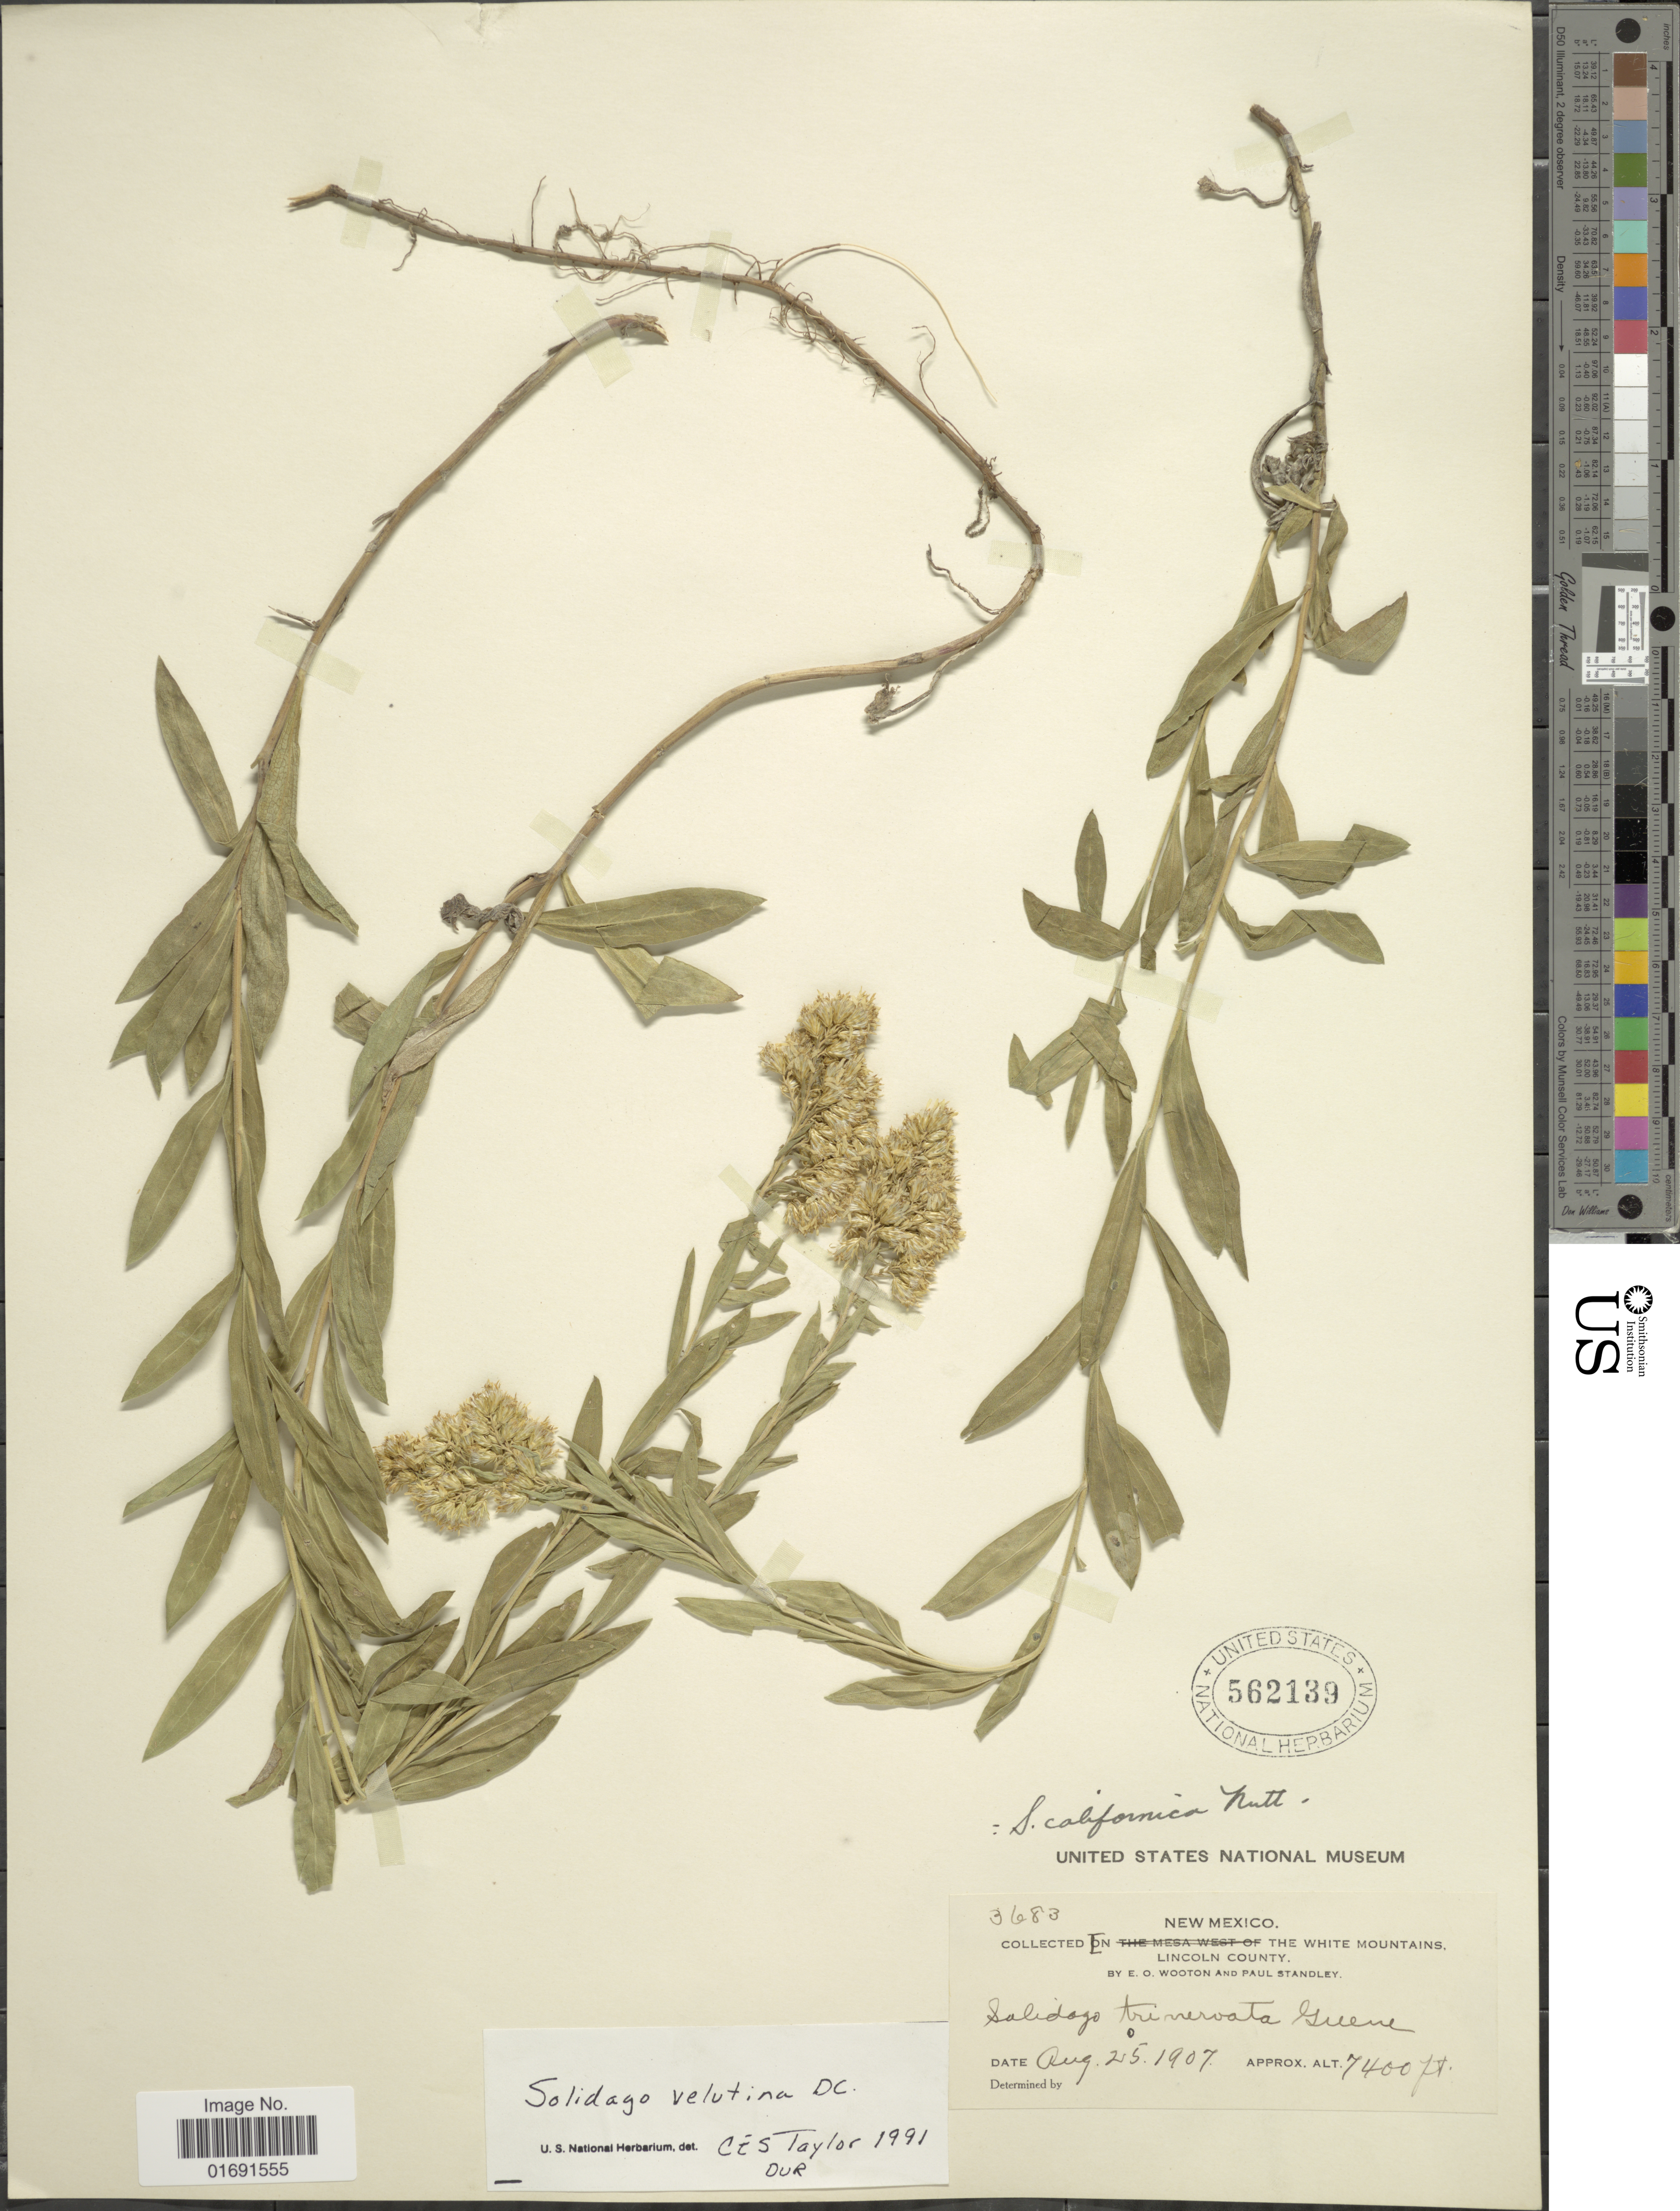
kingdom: Plantae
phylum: Tracheophyta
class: Magnoliopsida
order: Asterales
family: Asteraceae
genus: Solidago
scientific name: Solidago velutina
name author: DC.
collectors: E. O. Wooton & P. C. Standley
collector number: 3683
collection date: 1907-08-25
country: United States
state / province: New Mexico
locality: White Mountains, Lincoln County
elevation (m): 2256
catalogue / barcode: US 562139